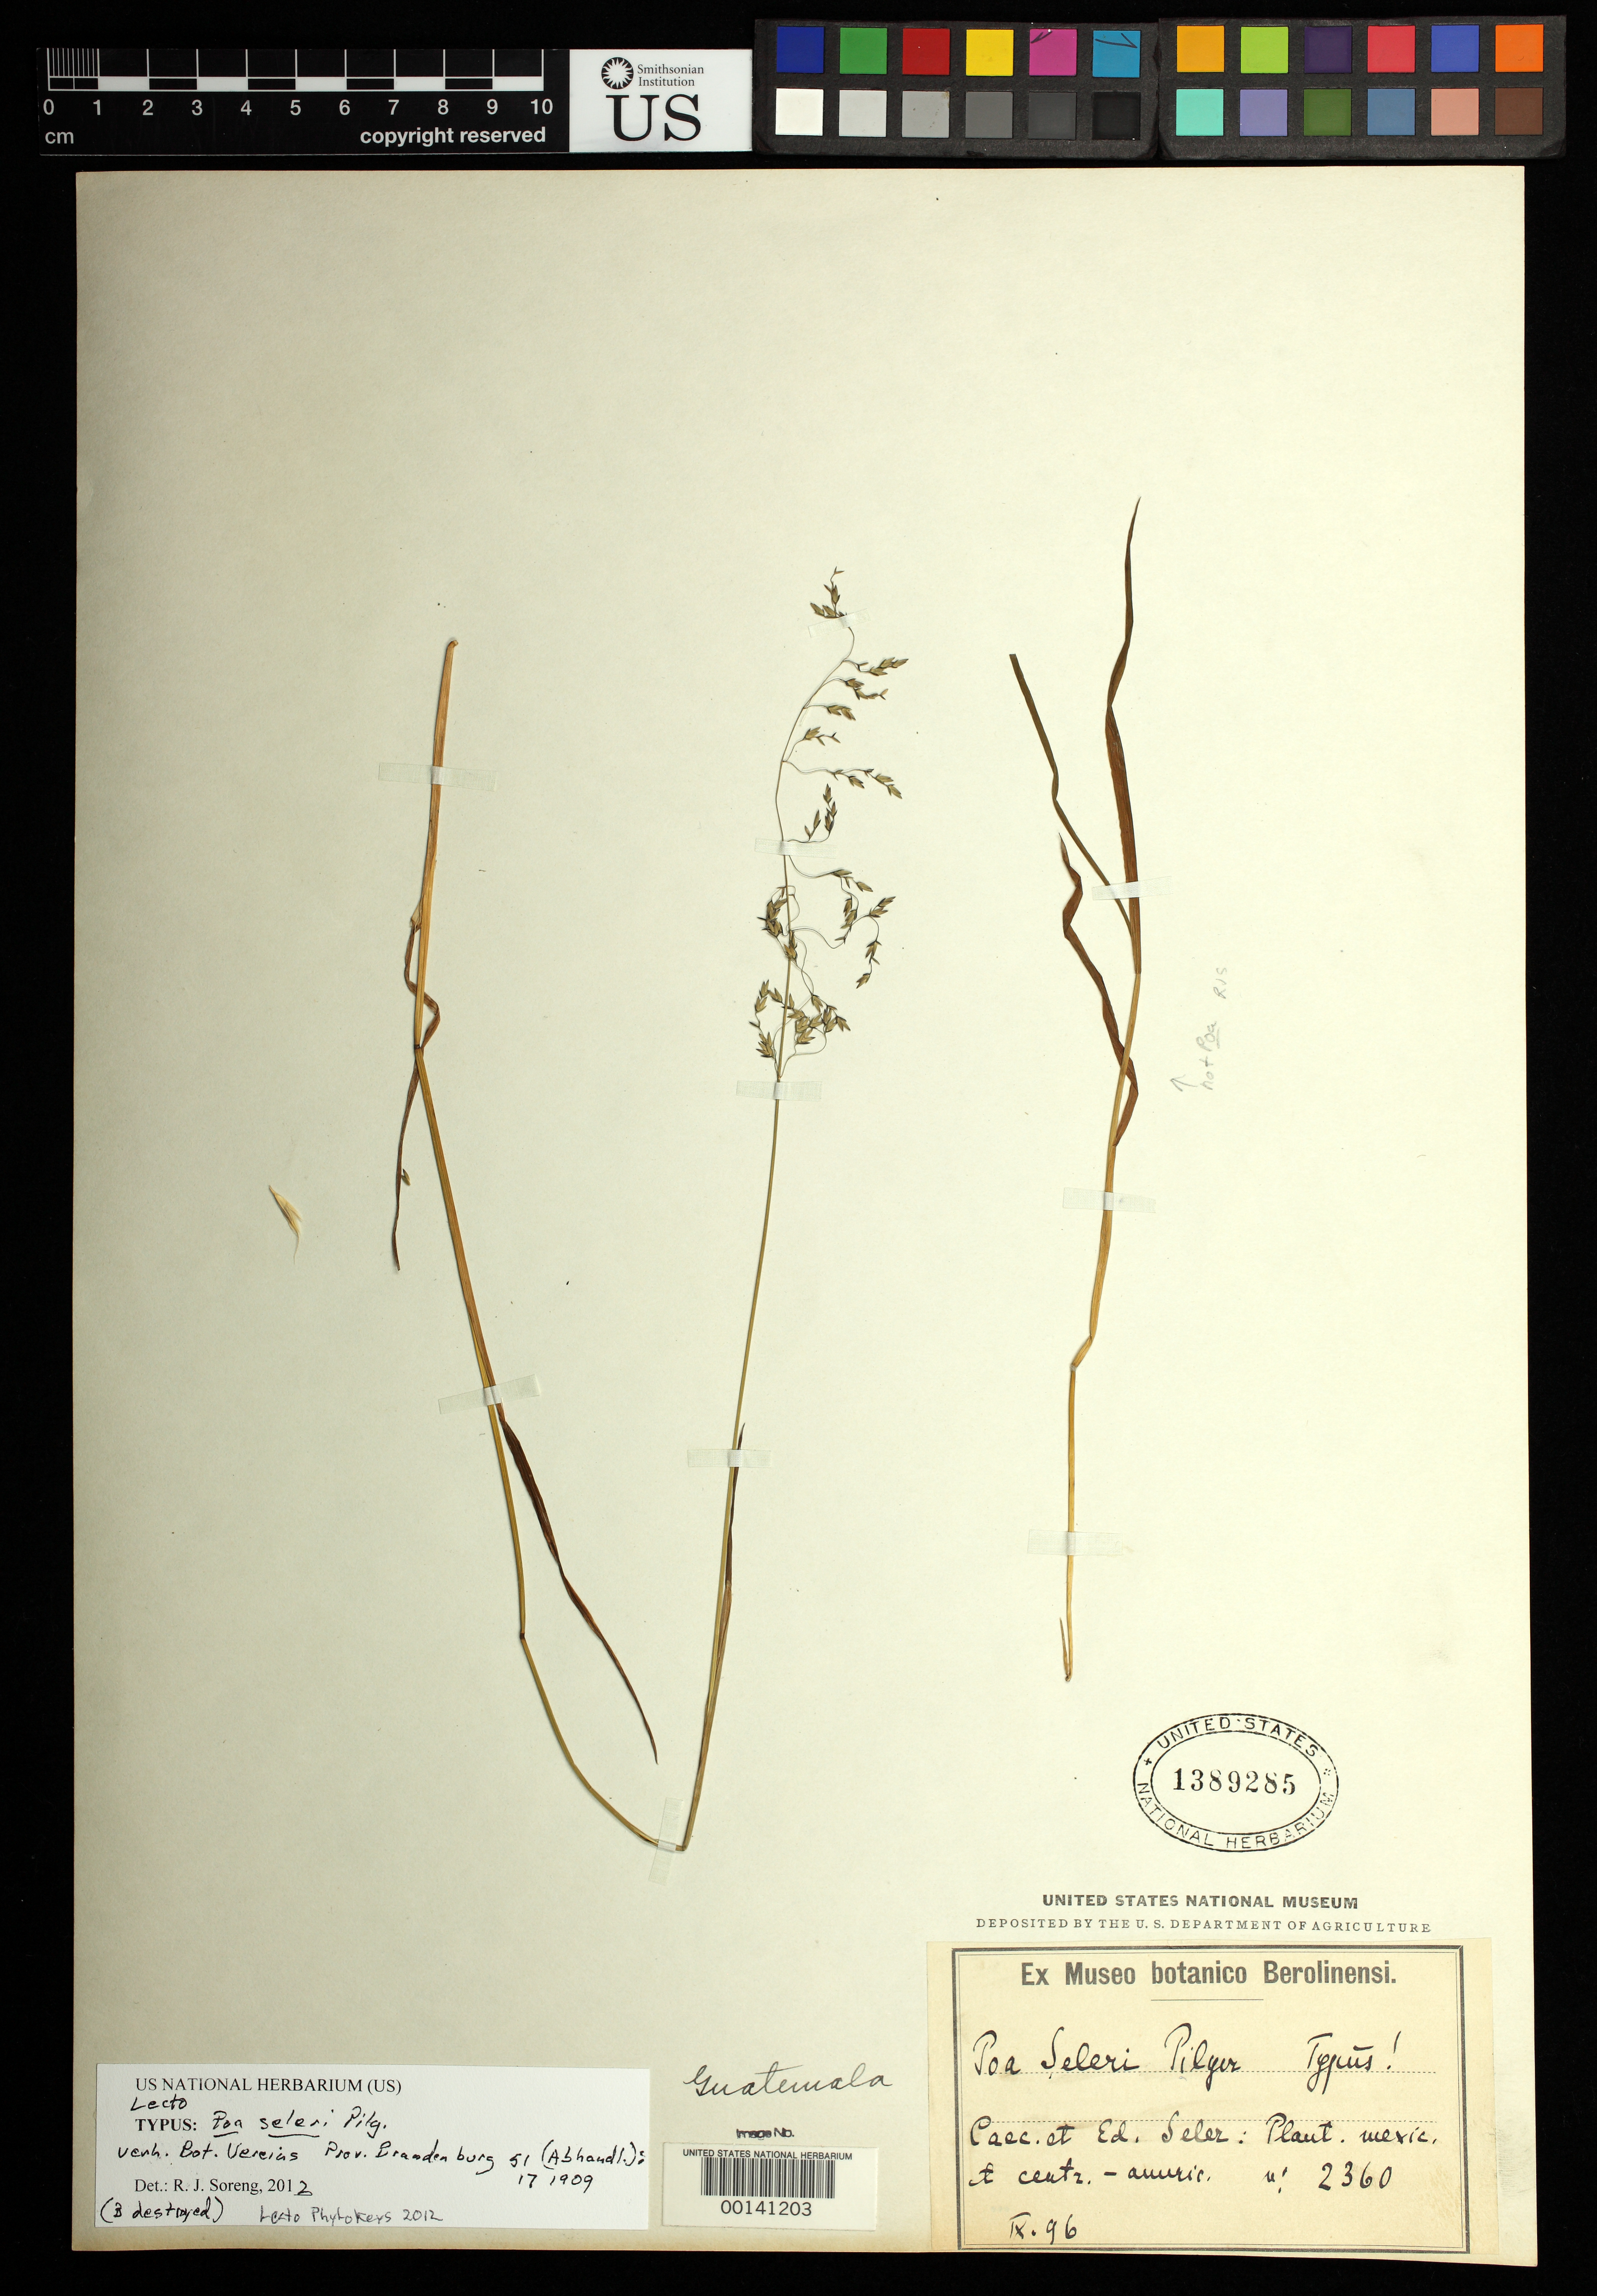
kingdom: Plantae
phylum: Tracheophyta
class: Liliopsida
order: Poales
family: Poaceae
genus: Poa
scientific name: Poa seleri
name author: Pilg.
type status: Lectotype; Isotype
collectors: E. Seler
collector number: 2360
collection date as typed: Sep 1896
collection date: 1896-09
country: Guatemala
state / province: Quetzaltenango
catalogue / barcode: US 1389285